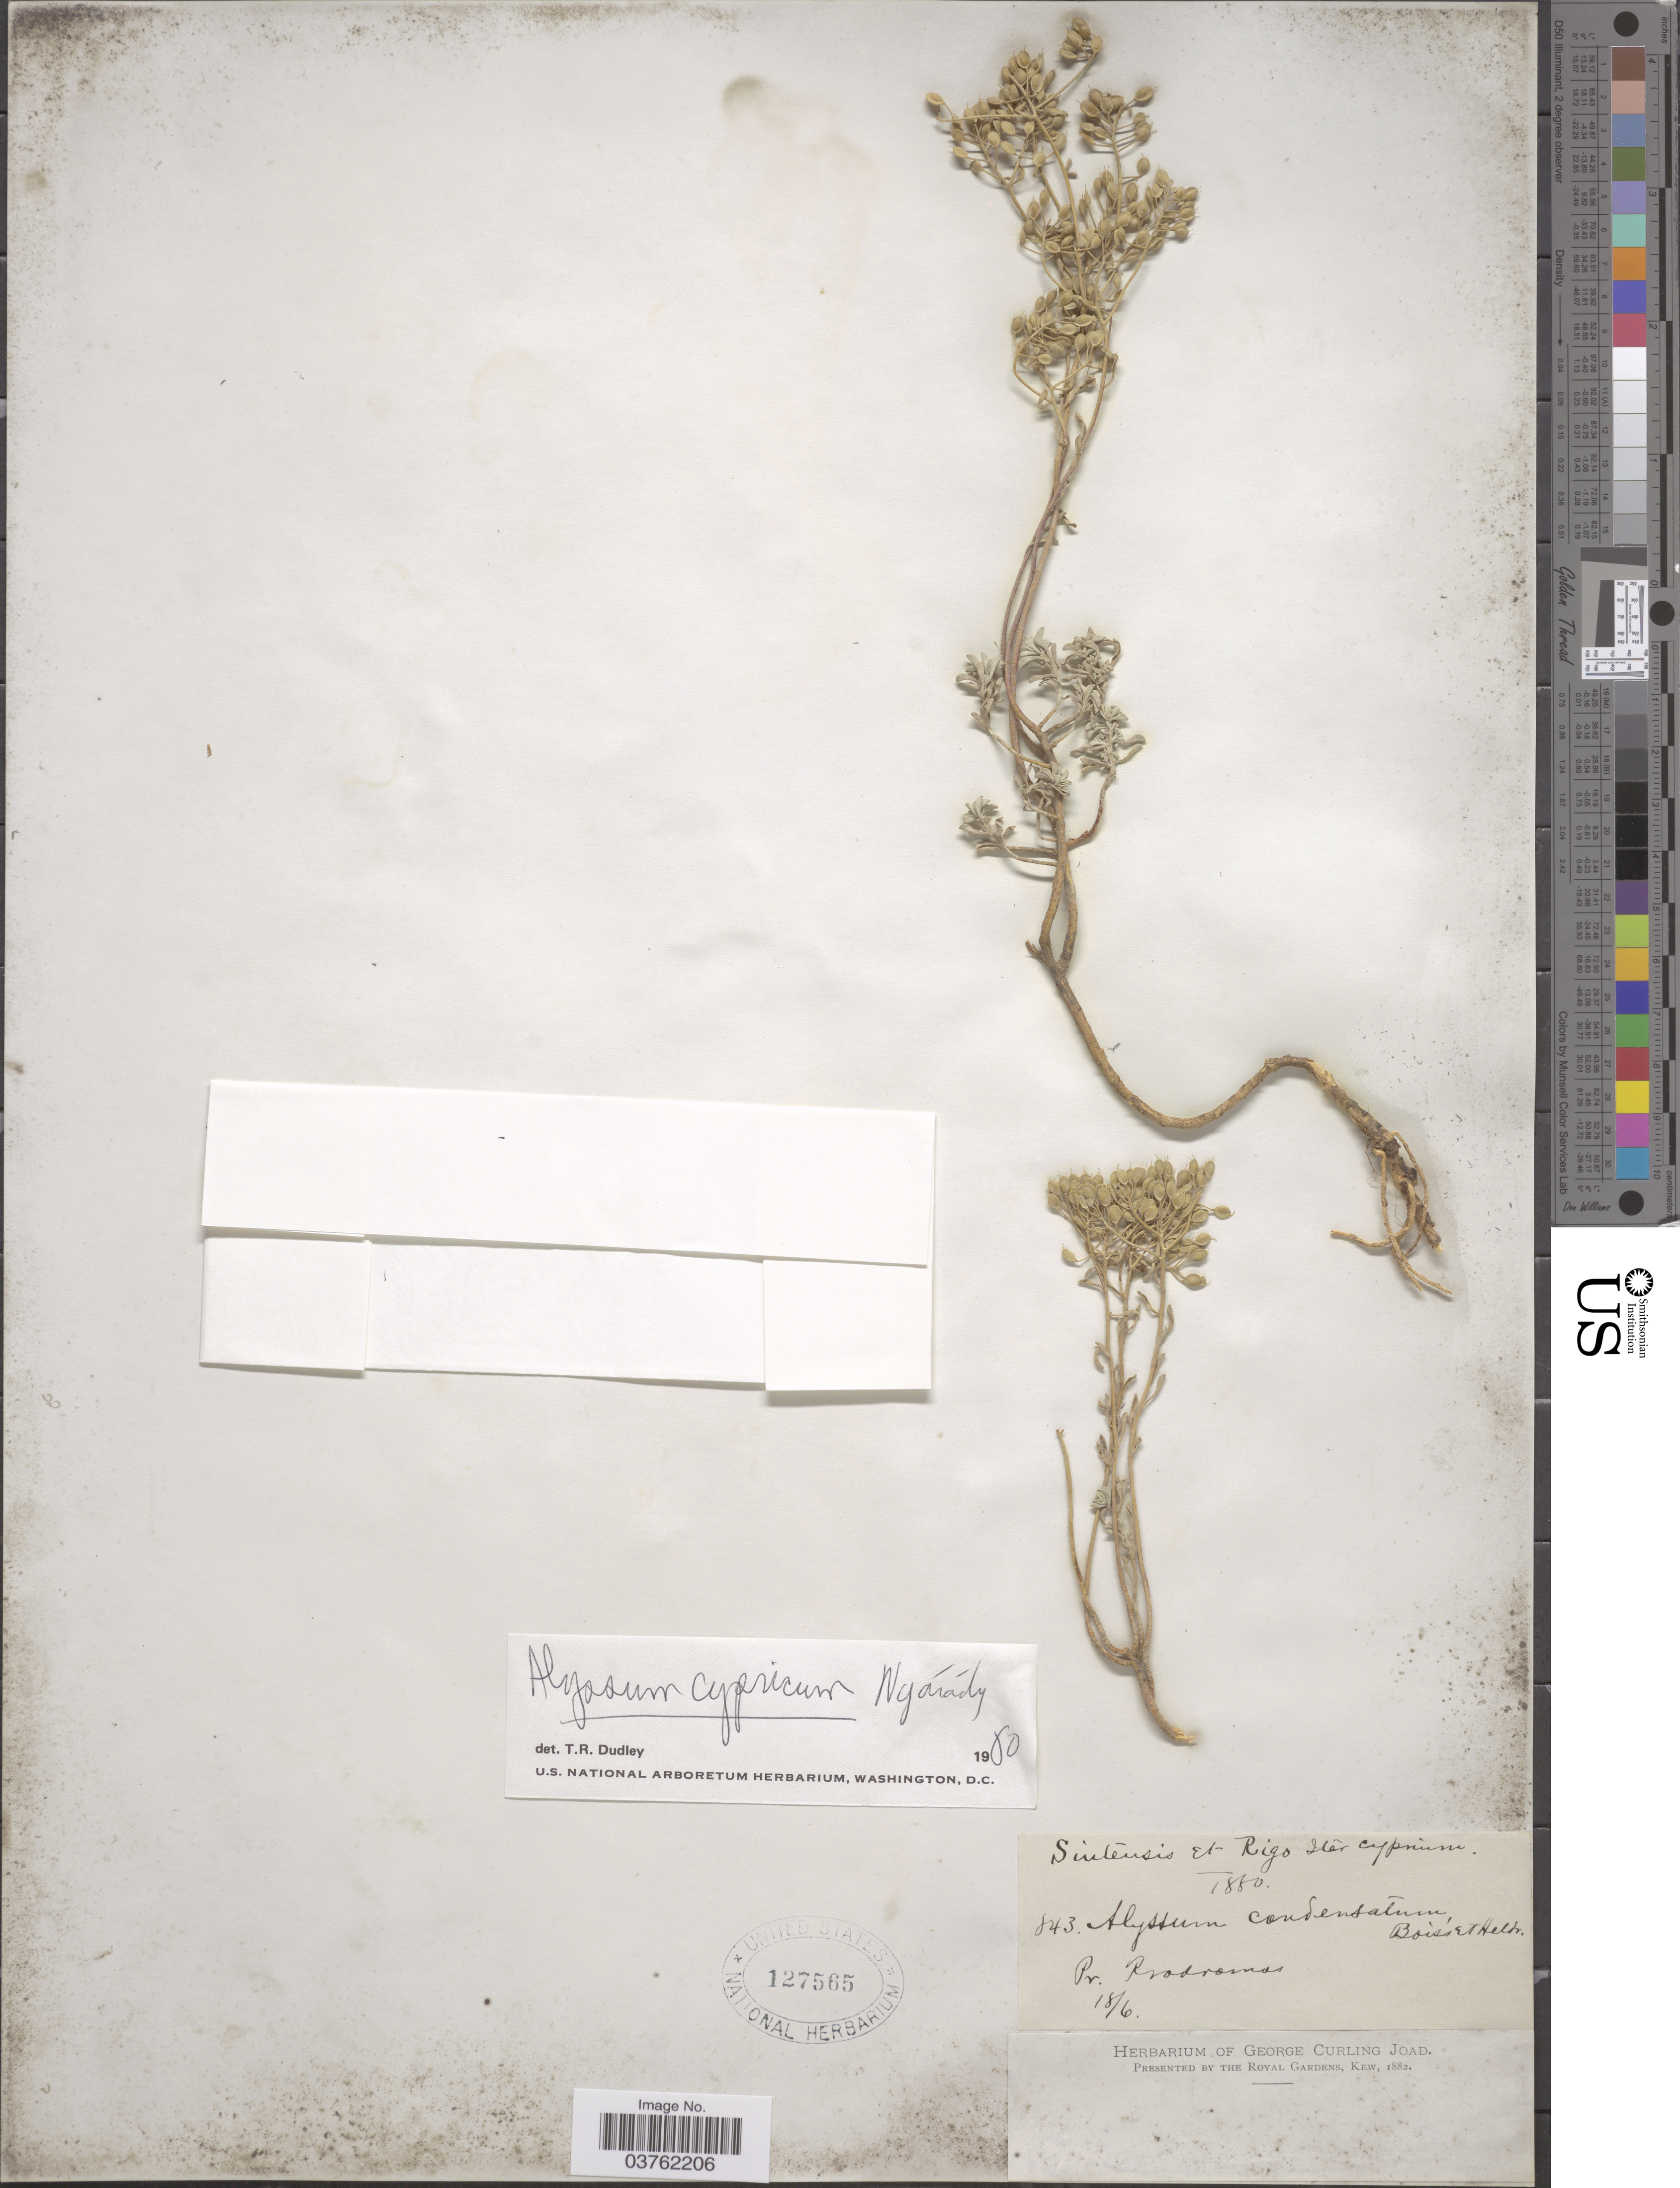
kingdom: Plantae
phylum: Tracheophyta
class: Magnoliopsida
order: Brassicales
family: Brassicaceae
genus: Alyssum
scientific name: Alyssum cypricum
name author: Nyar.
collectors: P. Sintenis & -- Rigo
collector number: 843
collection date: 1880-06-18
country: Cyprus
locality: Iter Cyprium. Pr. Prodromas.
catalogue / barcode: US 127565